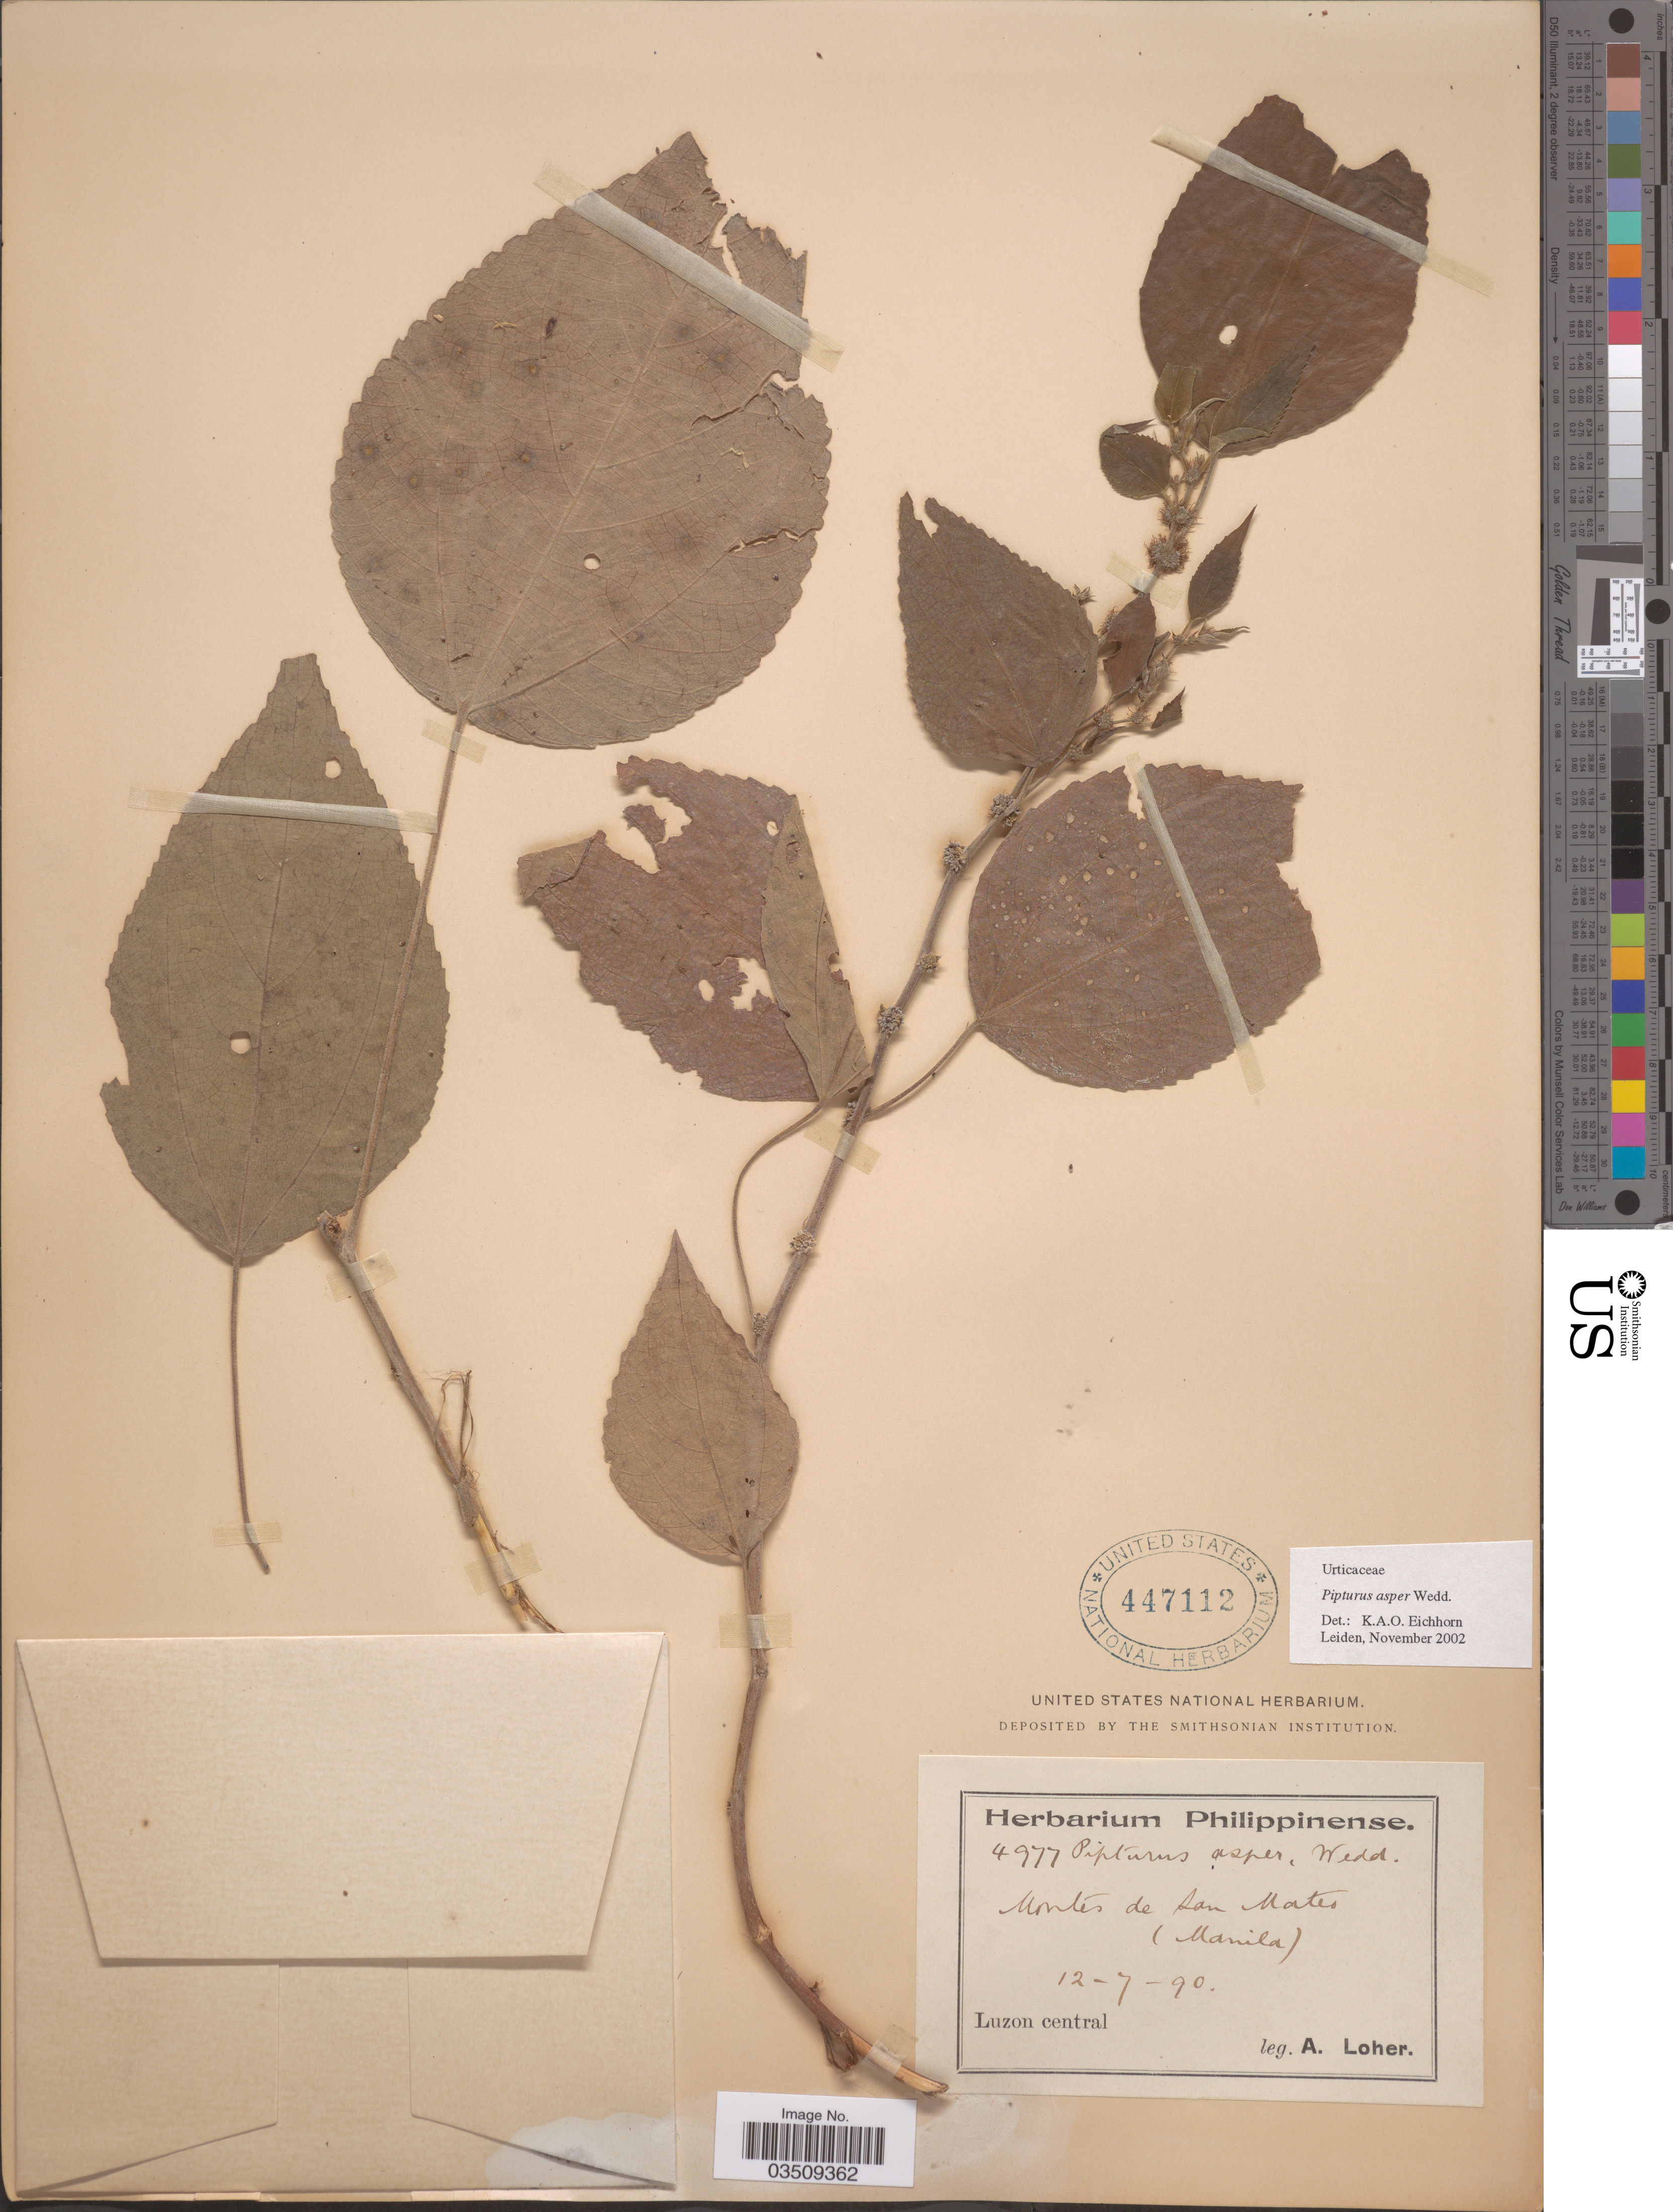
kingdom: Plantae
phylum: Tracheophyta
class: Magnoliopsida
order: Rosales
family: Urticaceae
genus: Pipturus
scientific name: Pipturus arborescens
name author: (Link) C.B. Rob.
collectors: A. Loher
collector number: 4977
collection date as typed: Transcribed d/m/y: 12/7/90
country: Philippines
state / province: Central Luzon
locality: Montes de San Mates (Manila). Luzon central.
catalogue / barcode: US 447112